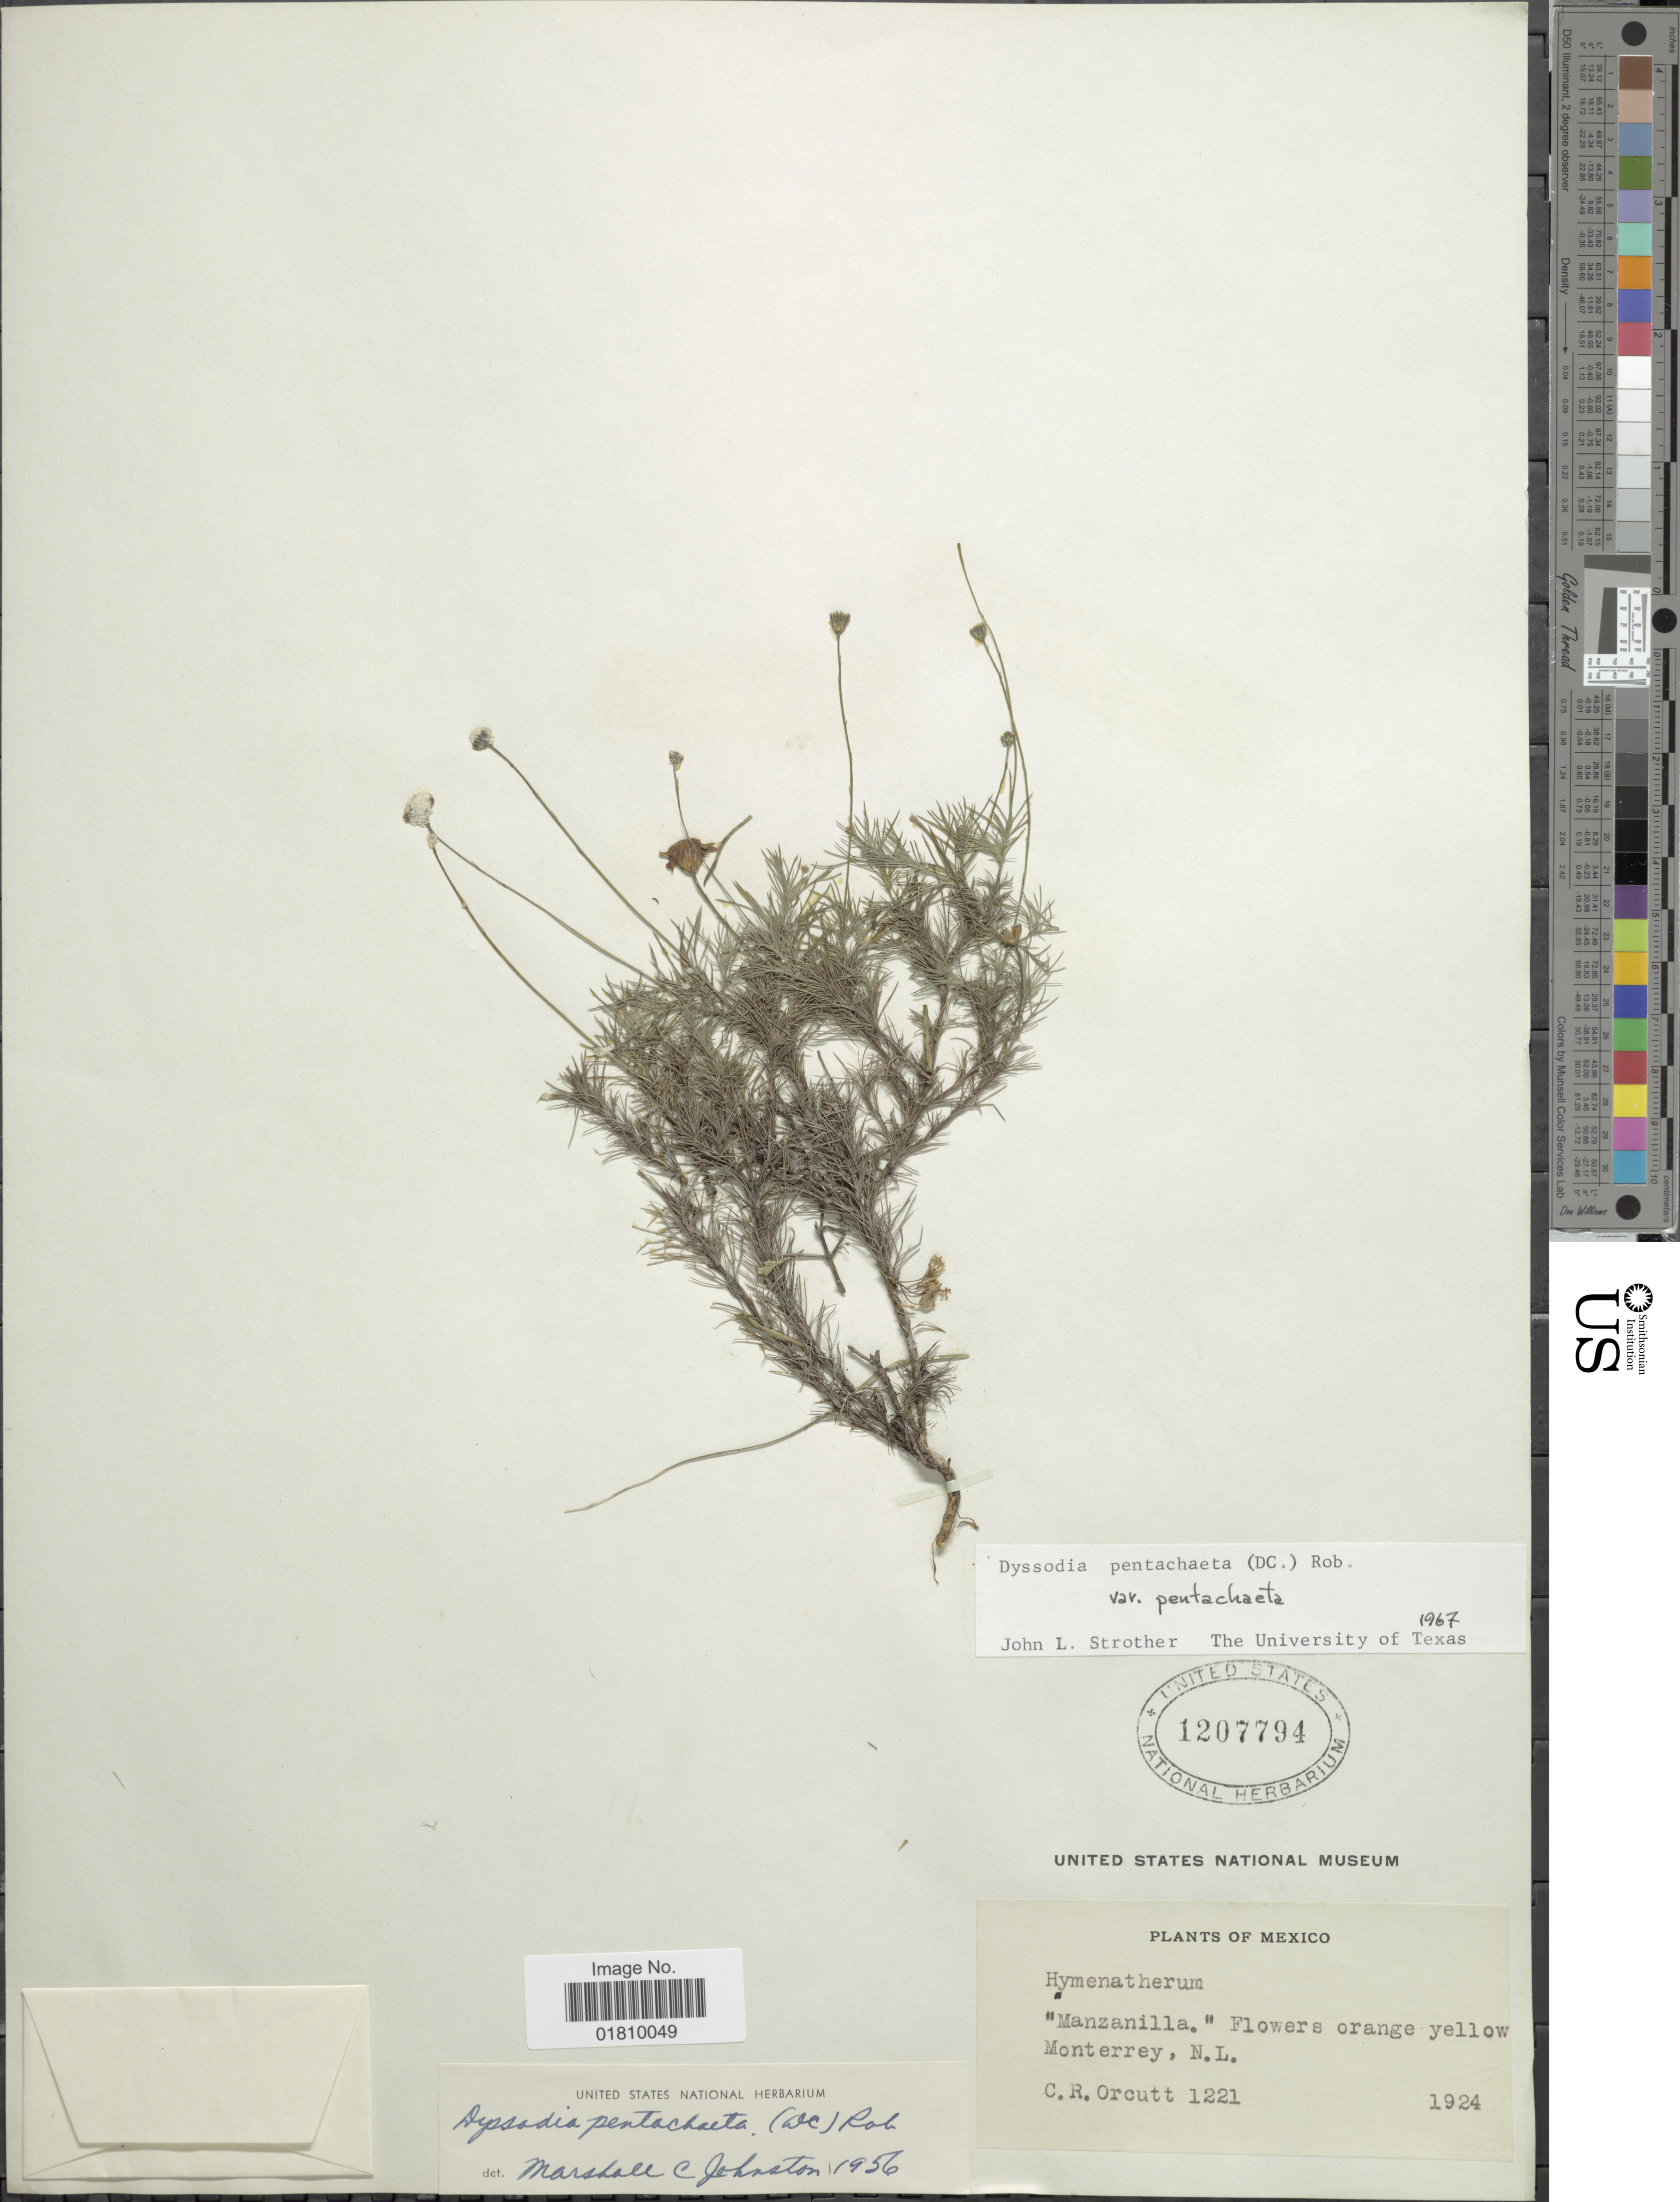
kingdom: Plantae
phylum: Tracheophyta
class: Magnoliopsida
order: Asterales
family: Asteraceae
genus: Thymophylla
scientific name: Thymophylla pentachaeta var. pentachaeta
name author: (DC.) Small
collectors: C. R. Orcutt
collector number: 1221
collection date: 1924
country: Mexico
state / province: Nuevo León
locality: Manzanilla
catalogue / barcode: US 1207794